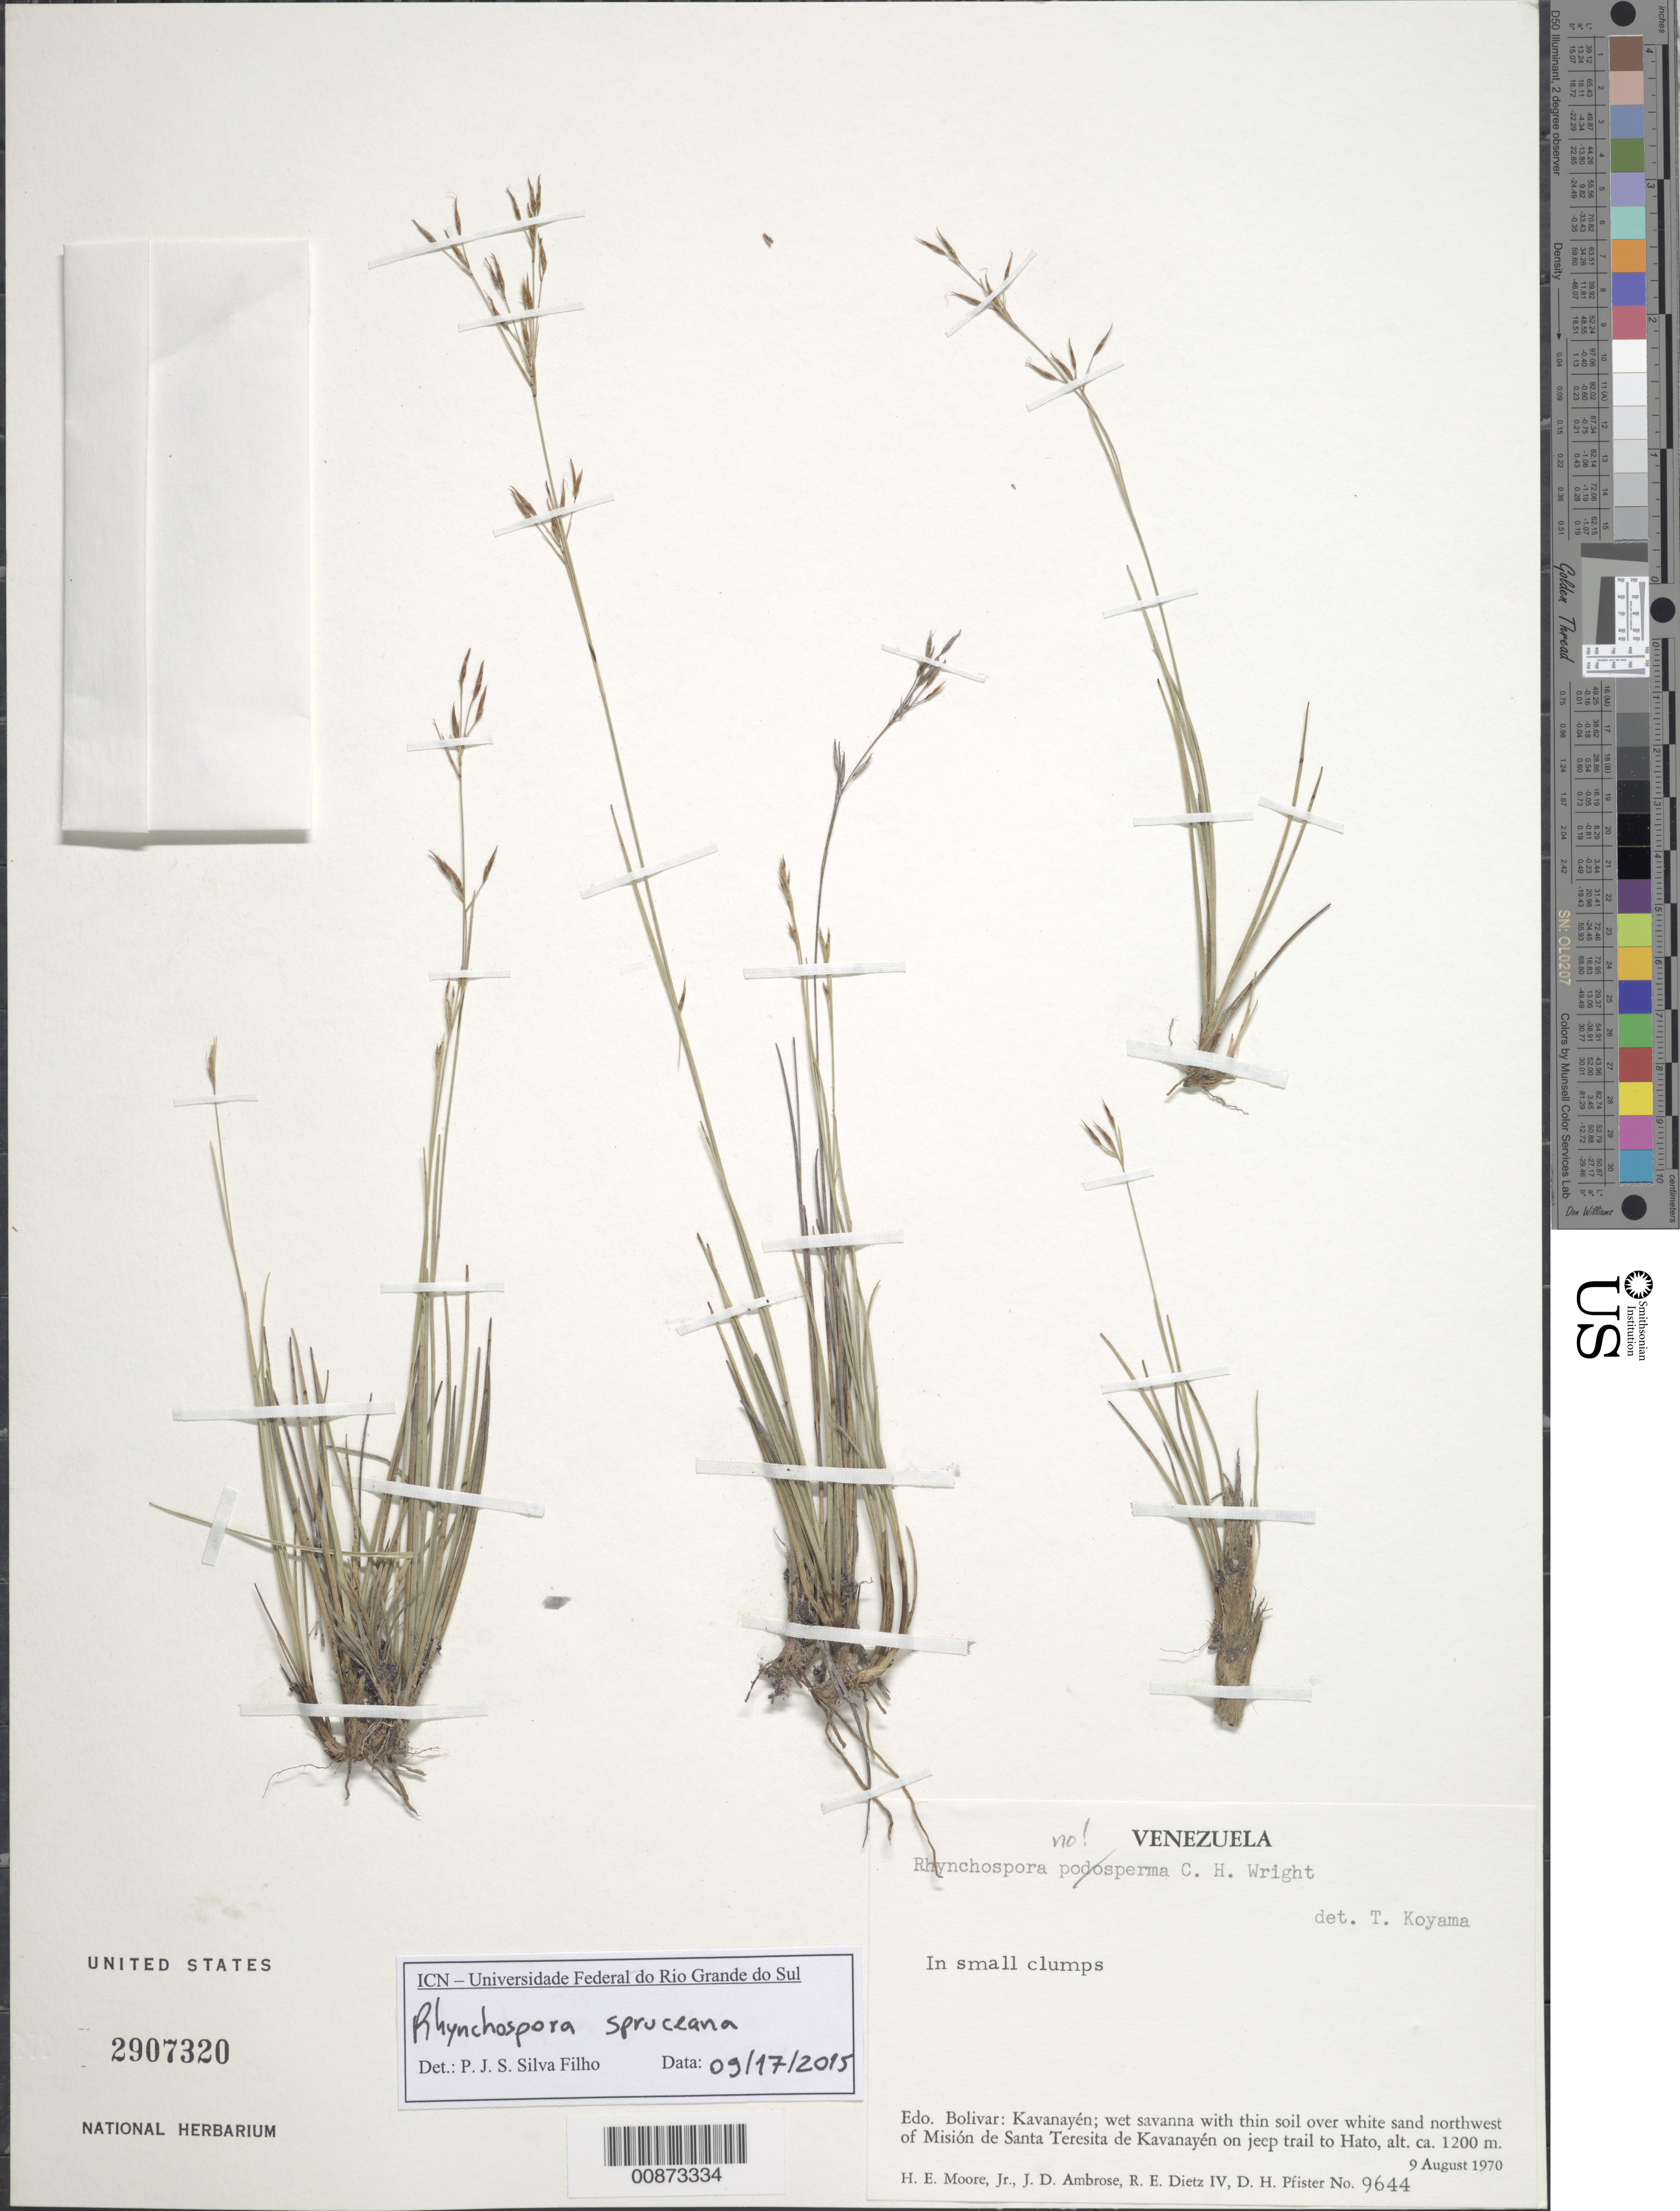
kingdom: Plantae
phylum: Tracheophyta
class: Liliopsida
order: Poales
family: Cyperaceae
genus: Rhynchospora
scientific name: Rhynchospora spruceana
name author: C.B. Clarke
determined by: Filho, P. J. S. Silva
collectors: H. E. Moore, J. D. Ambrose, R. Dietz & D. H. Pfister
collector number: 9644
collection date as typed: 9-Aug-70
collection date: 1970-08-09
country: Venezuela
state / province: Bolívar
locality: Kavanayén, NW of Misión de Santa Teresita de Kavanayén on jeep trail to Hato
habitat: Wet savanna with thin soil over white sand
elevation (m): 1200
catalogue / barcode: US 2907320